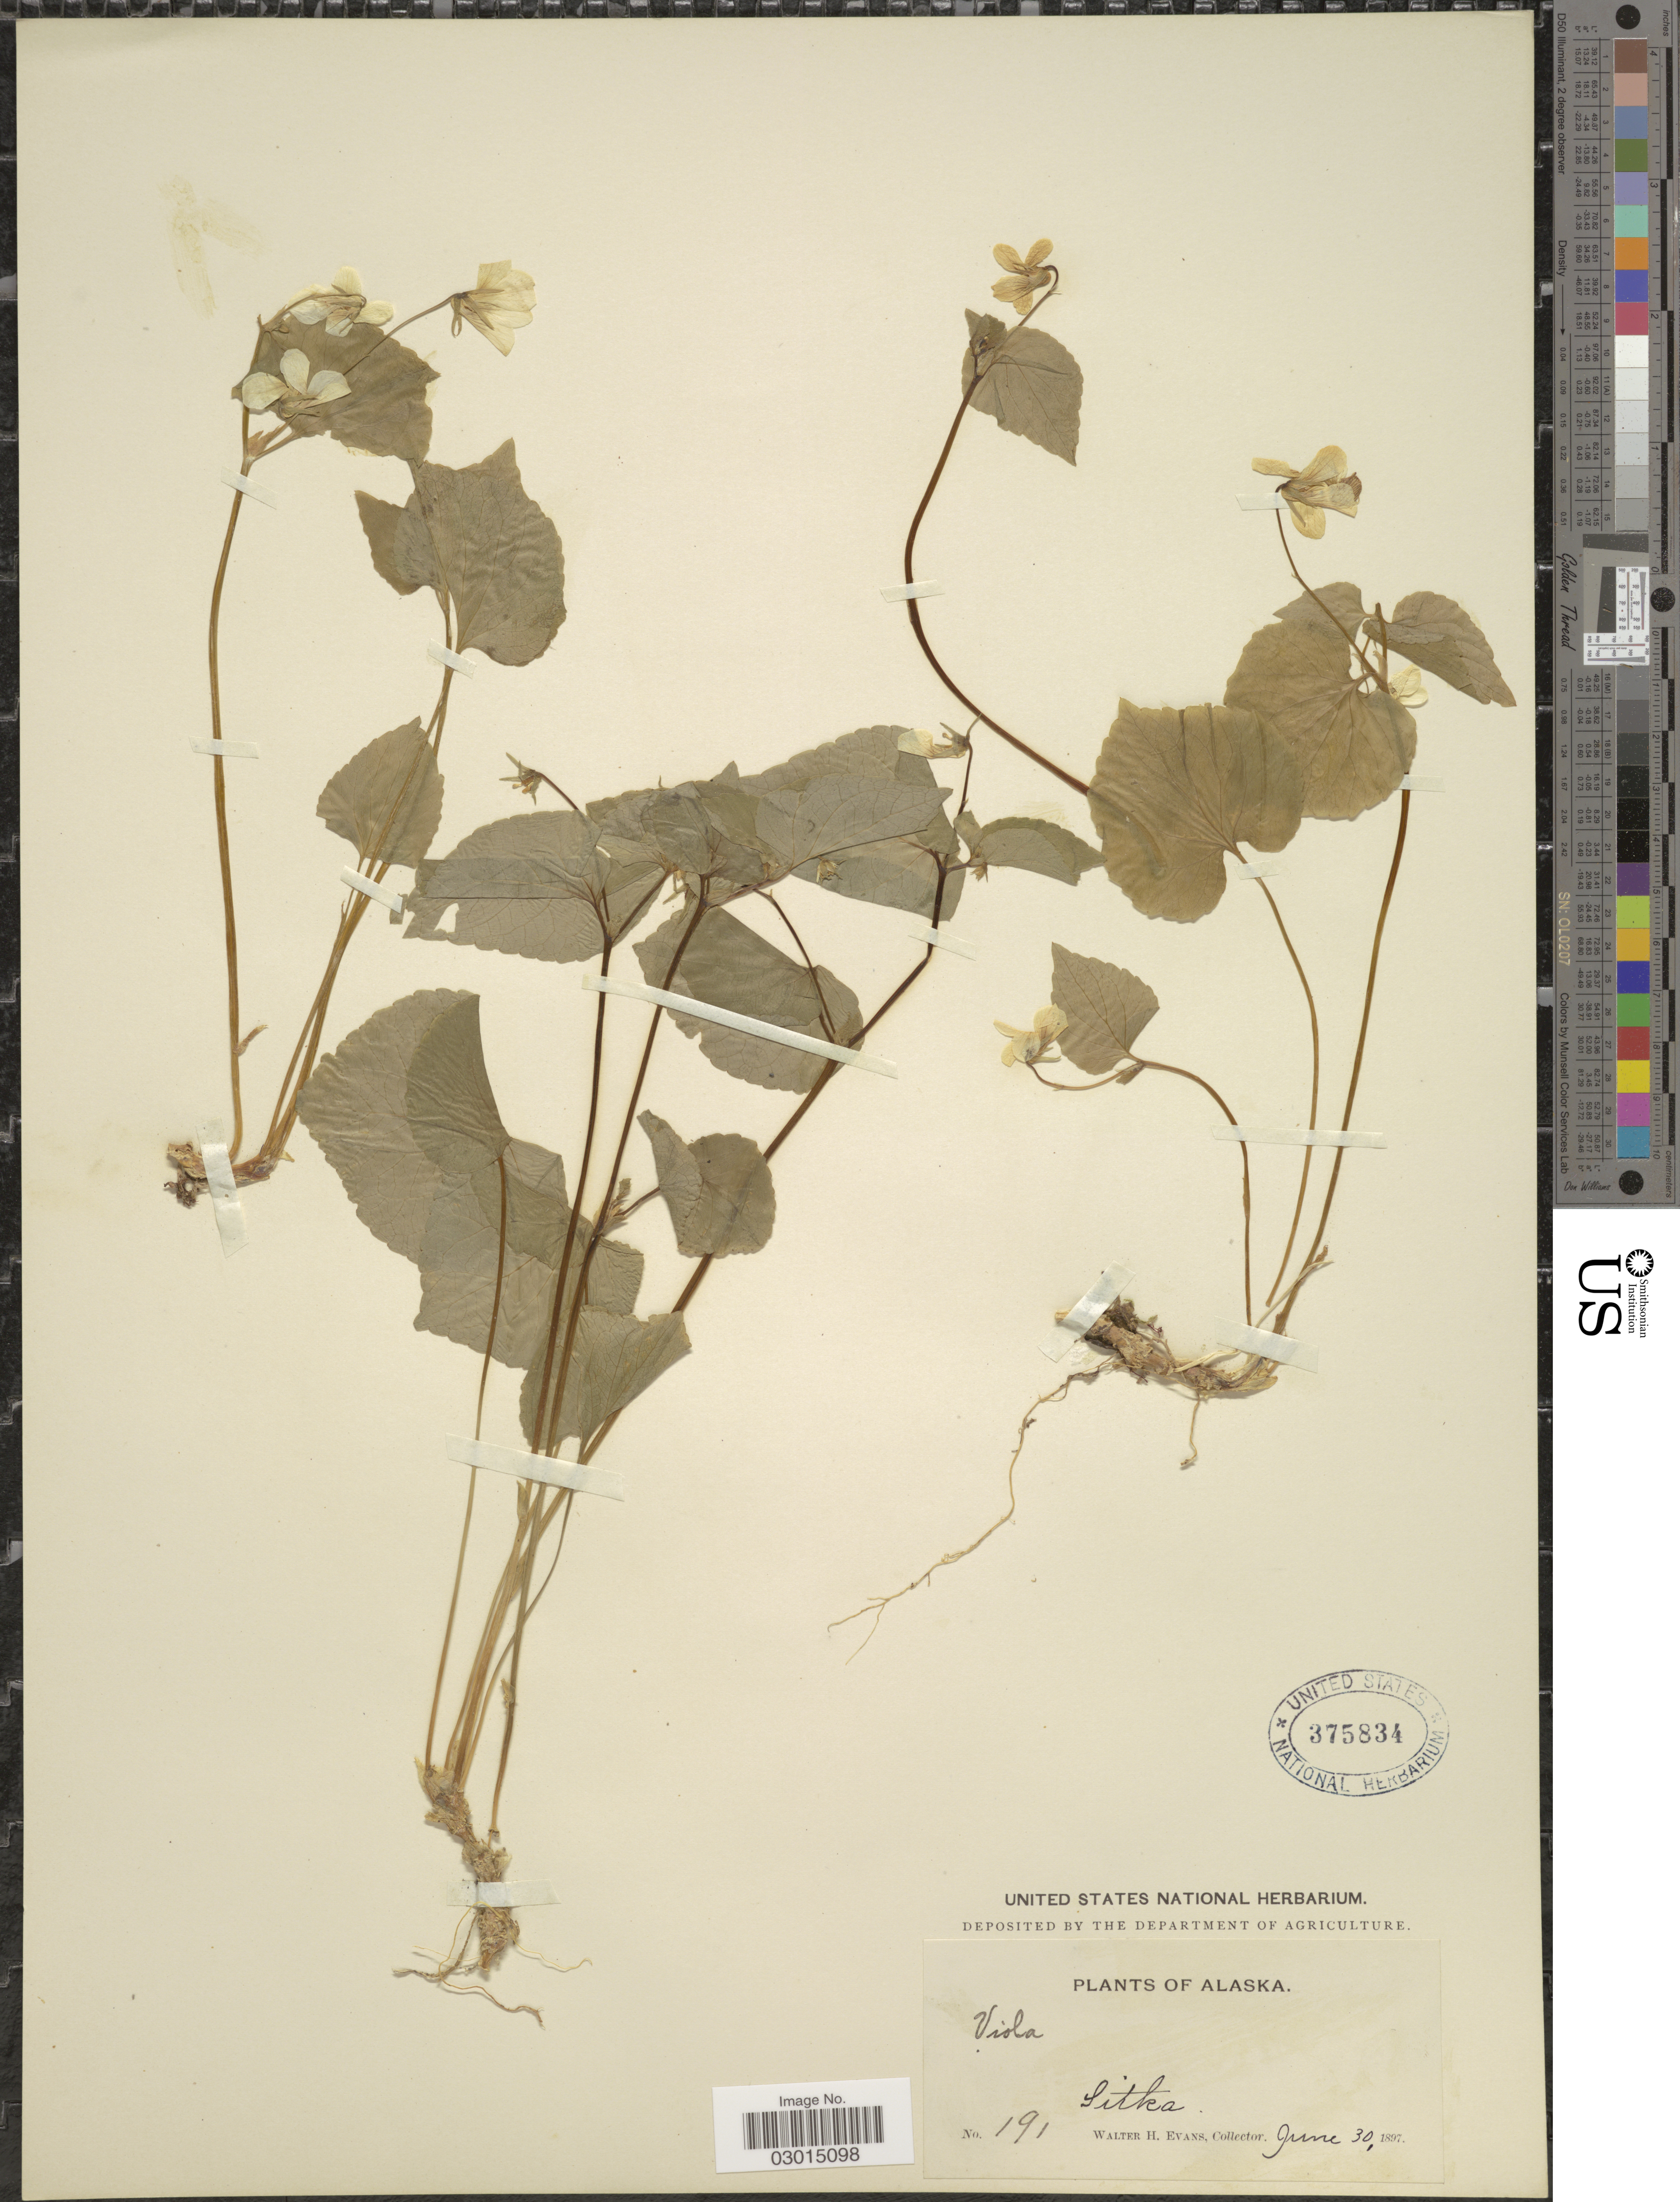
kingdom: Plantae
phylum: Tracheophyta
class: Magnoliopsida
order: Malpighiales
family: Violaceae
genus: Viola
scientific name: Viola glabella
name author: Nutt.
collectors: W. H. Evans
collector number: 191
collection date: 1897-06-30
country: United States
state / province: Alaska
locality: Sitka.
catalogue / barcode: US 375834